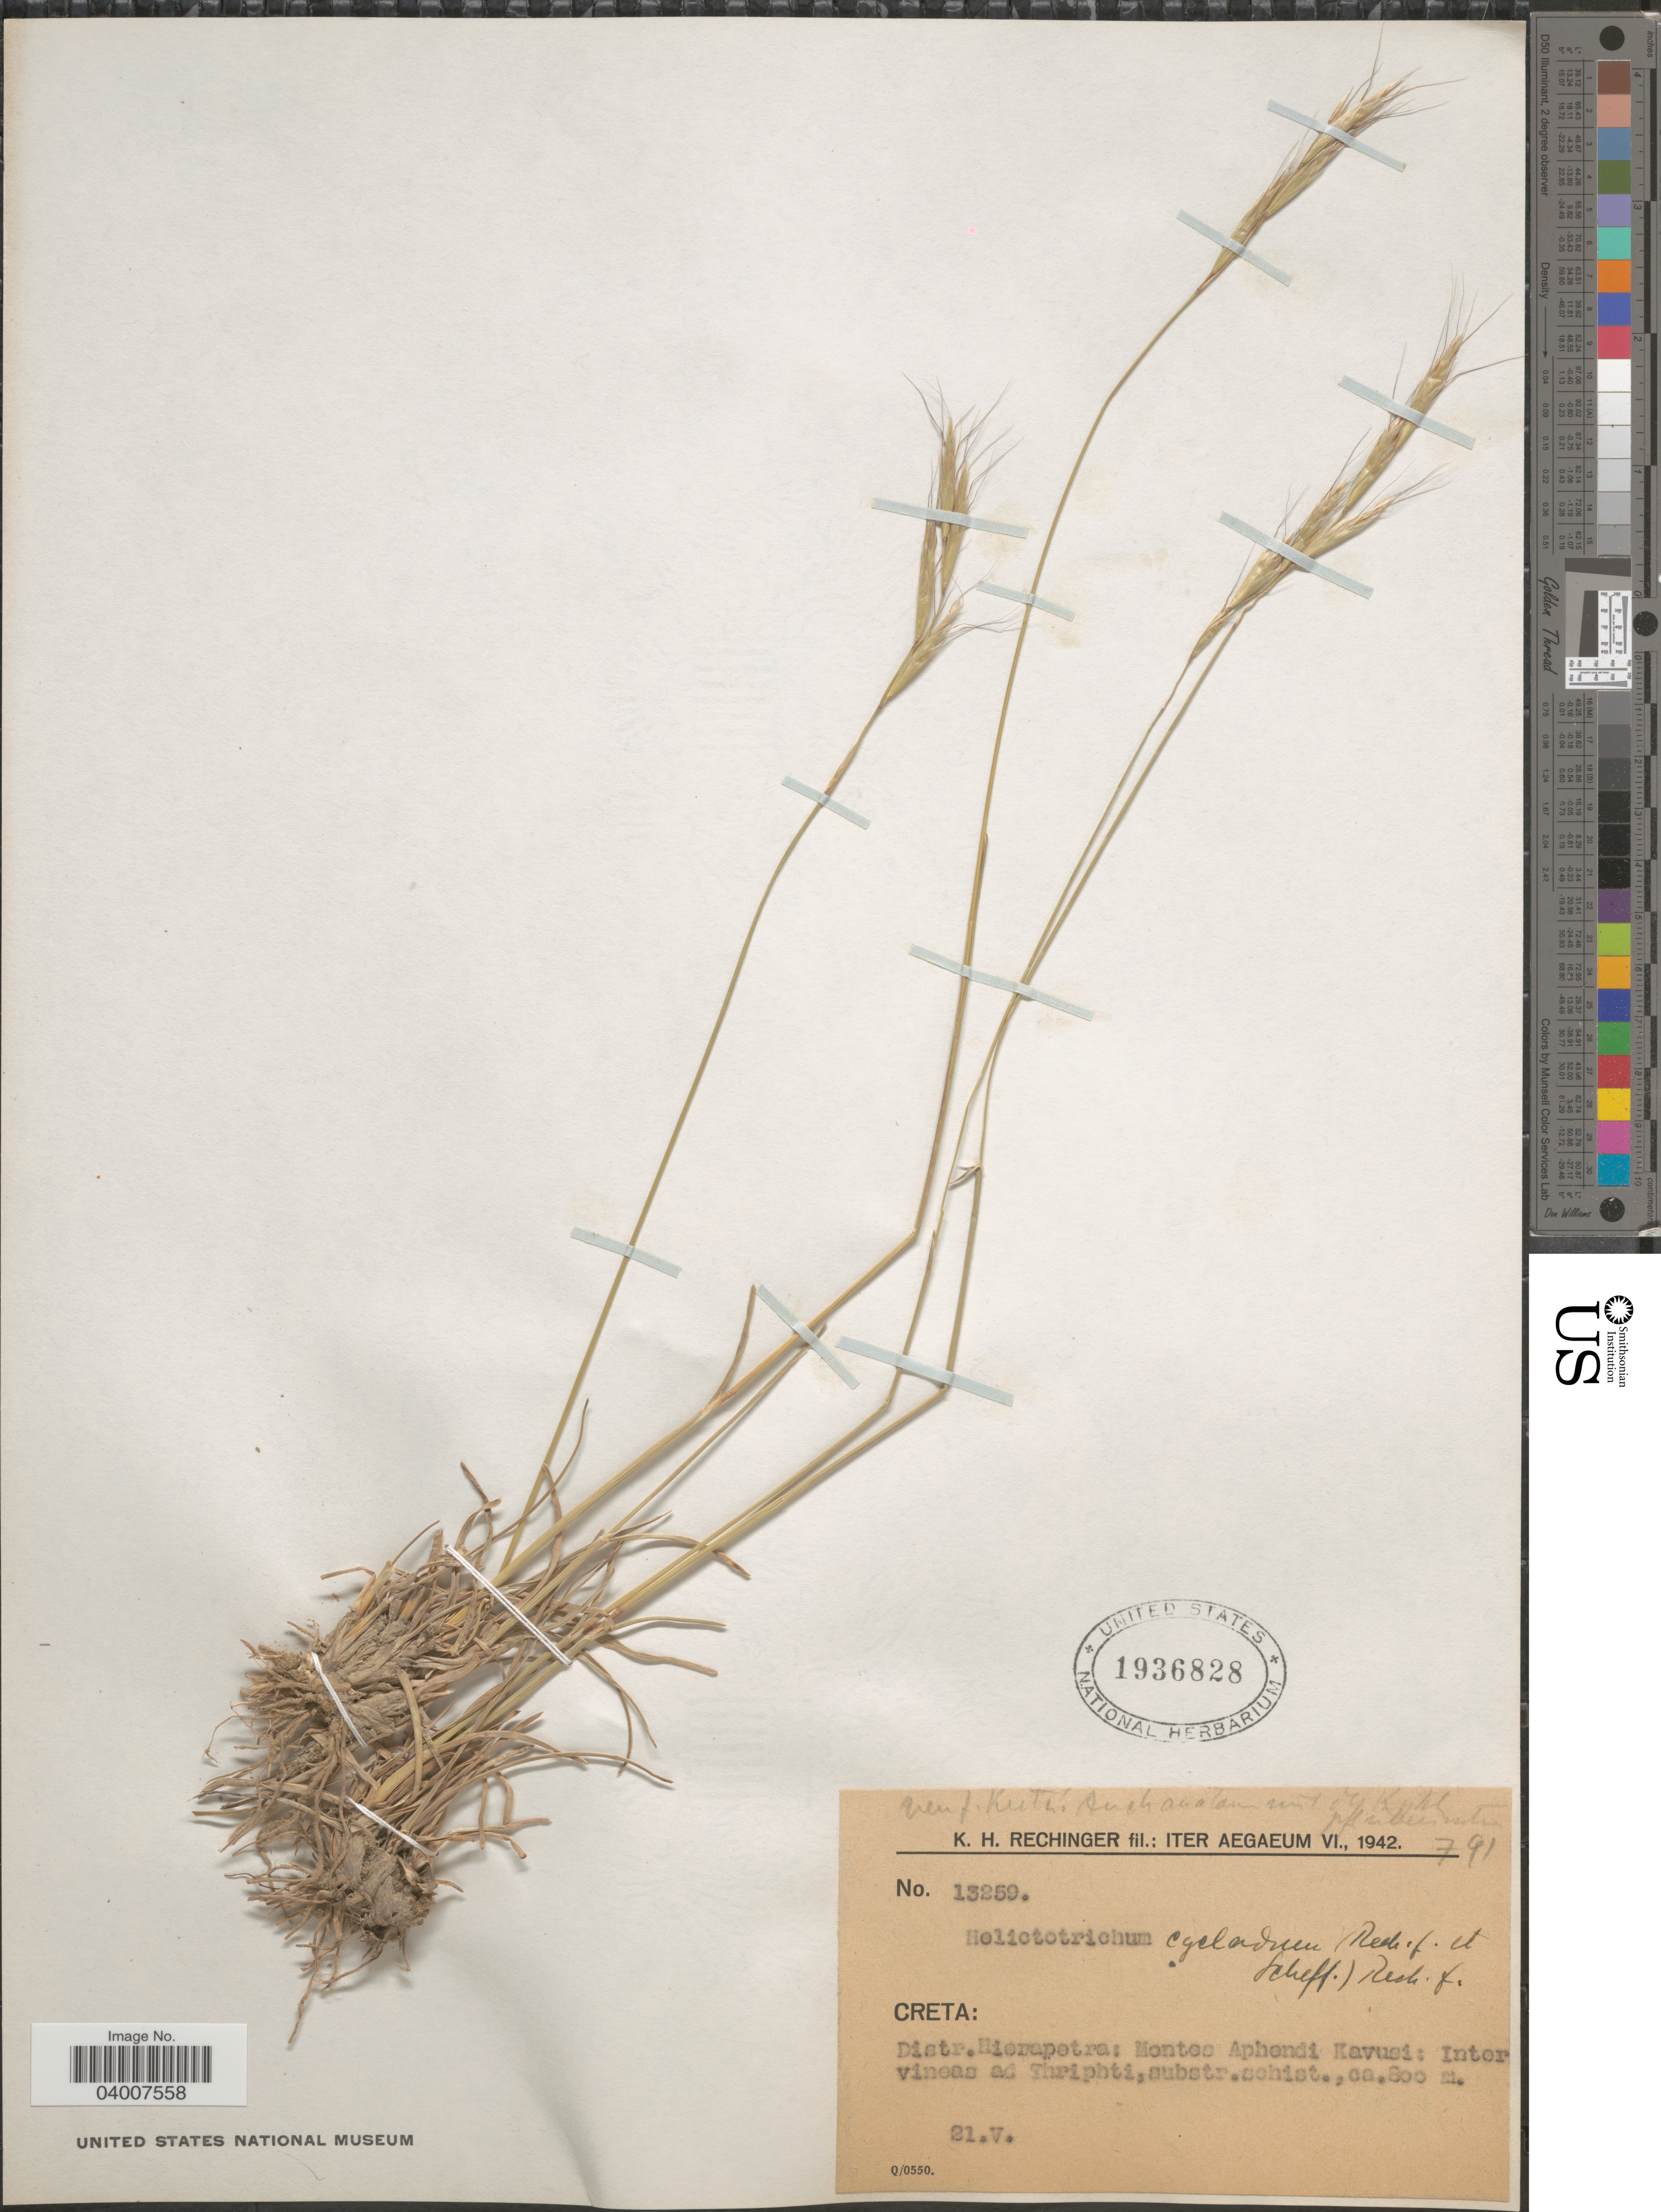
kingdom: Plantae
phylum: Tracheophyta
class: Liliopsida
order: Poales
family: Poaceae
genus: Helictochloa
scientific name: Helictochloa agropyroides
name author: (Boiss.) Romero Zarco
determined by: Soreng, Robert J., Research Associate (BOT), Smithsonian Institution - National Museum of Natural History (UNITED STATES)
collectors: K. H. Rechinger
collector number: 13259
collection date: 1942-05-21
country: Greece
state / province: Crete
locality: Creta: Distr. Hierapetra: Montes Aphendi Kavusi: Inter vineas ad Thriphti, substr. schist.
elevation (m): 800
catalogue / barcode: US 1936828